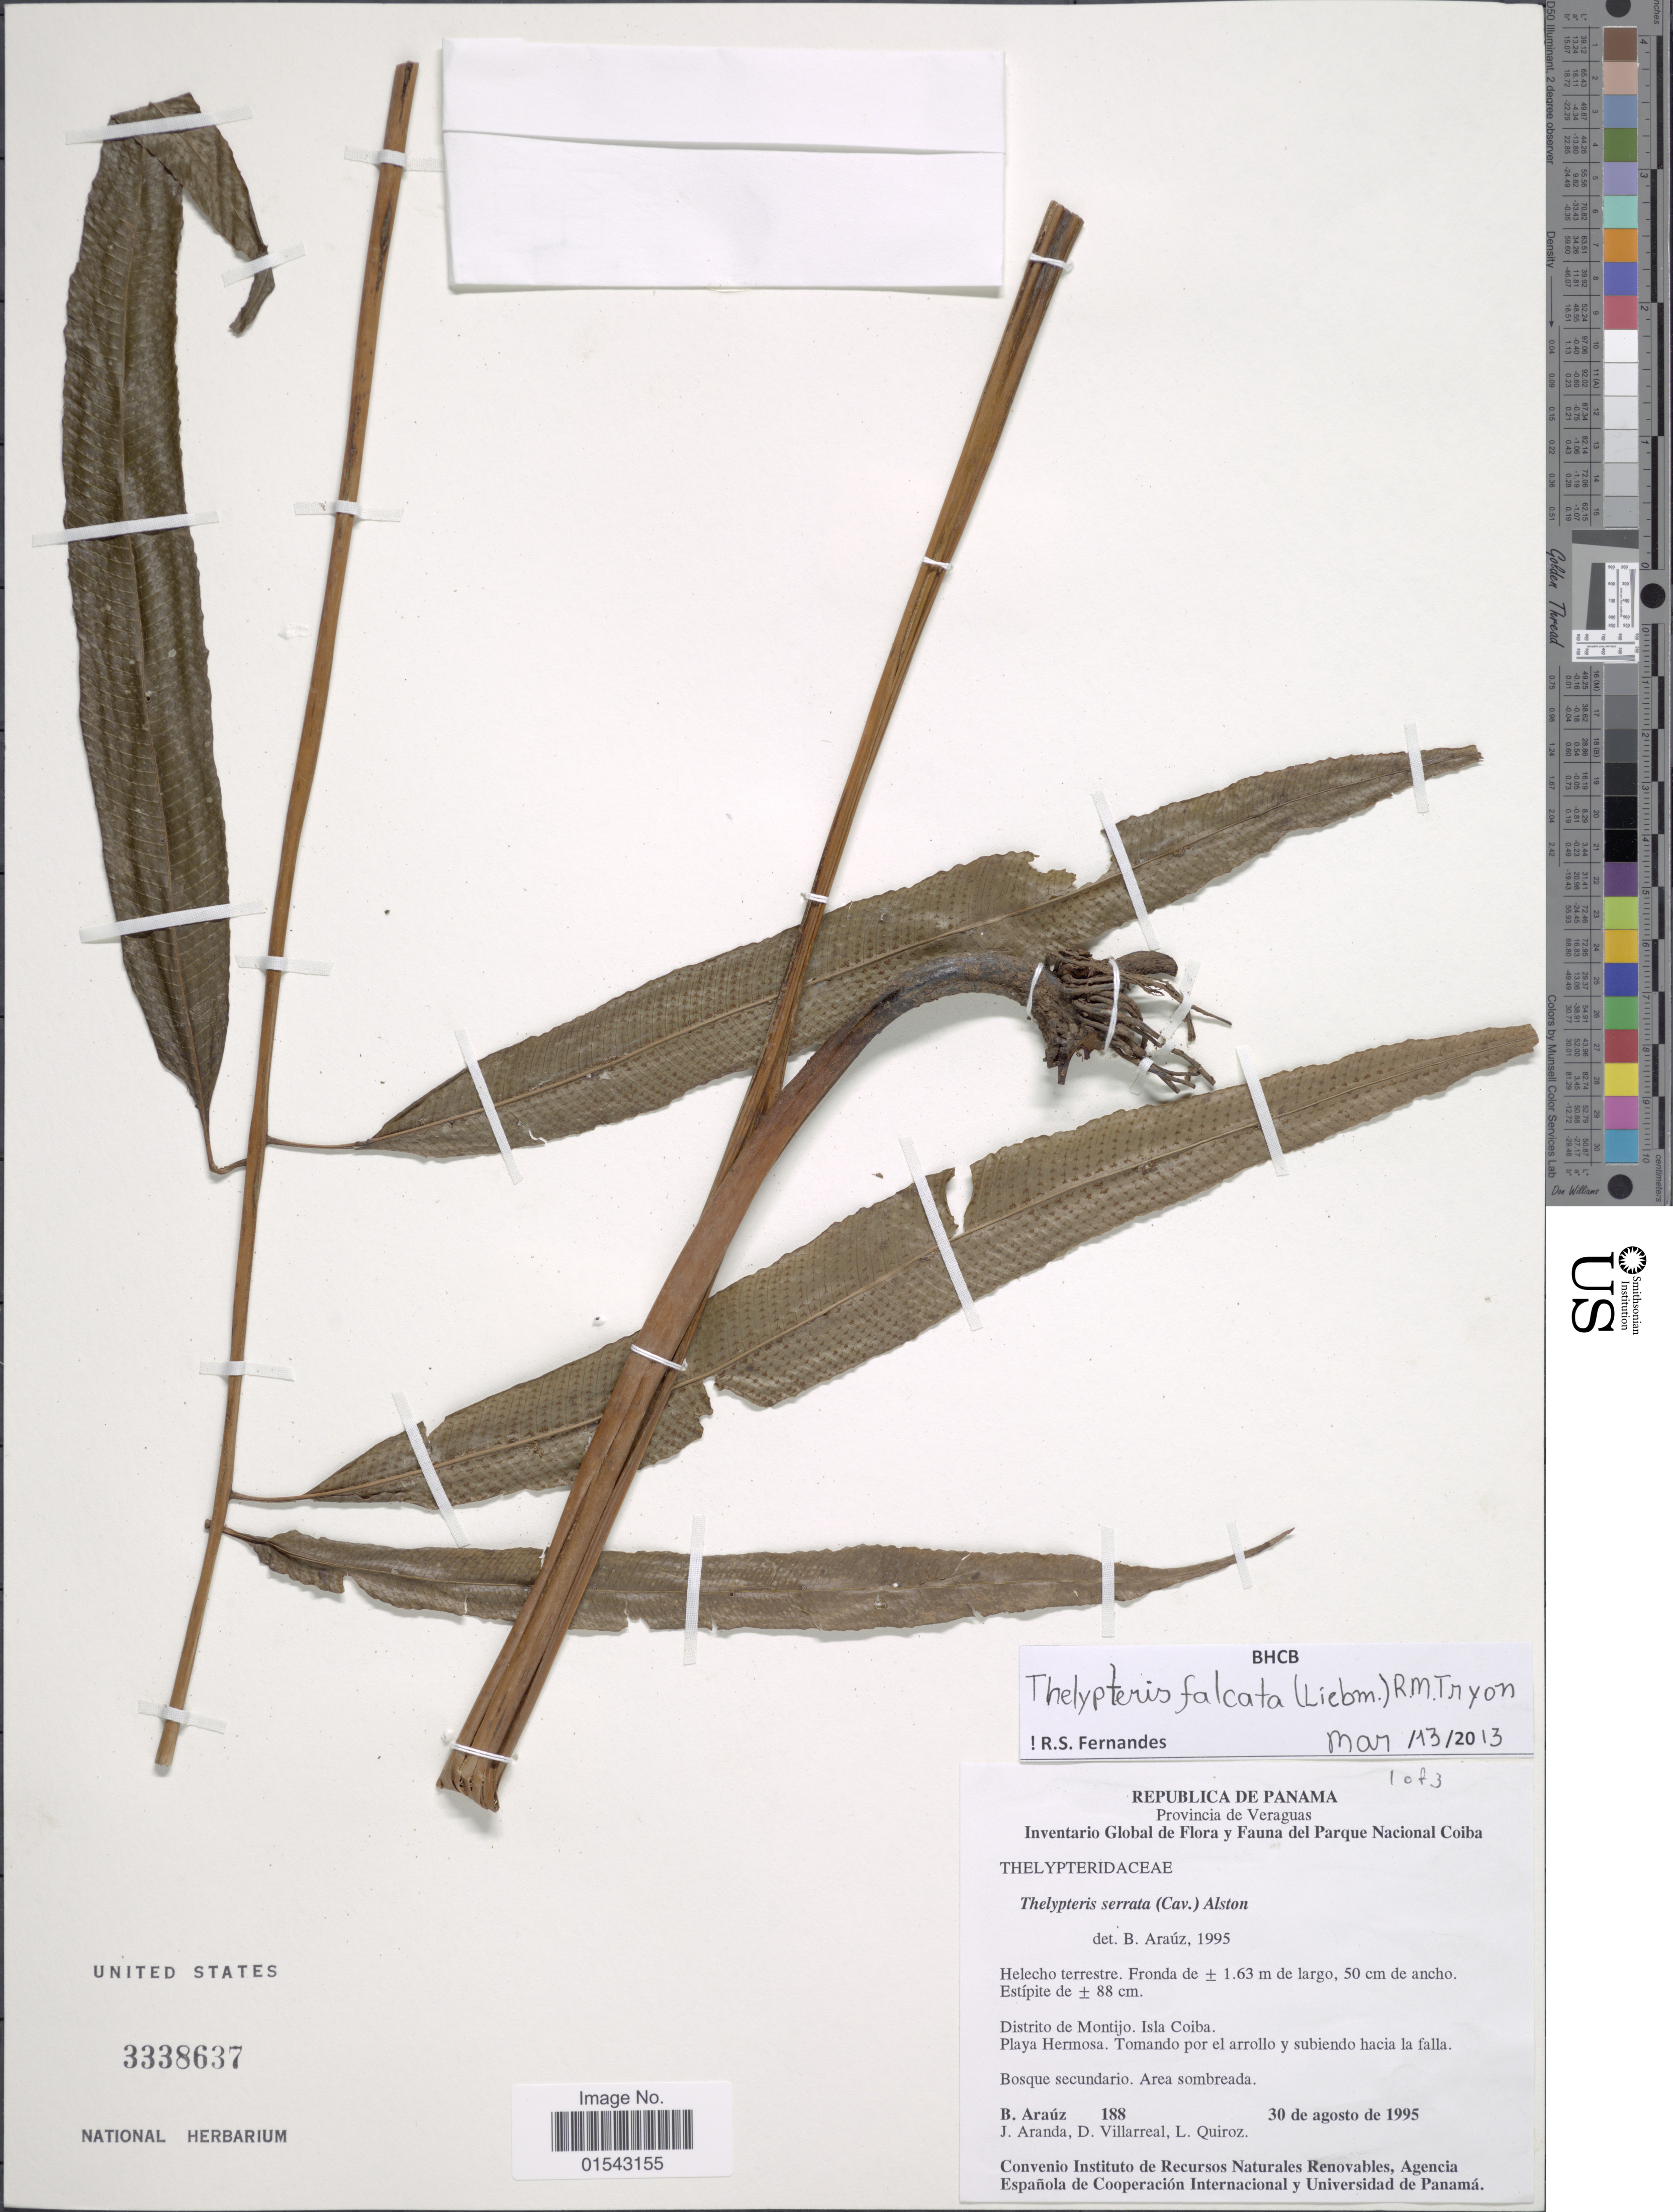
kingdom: Plantae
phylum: Tracheophyta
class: Polypodiopsida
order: Polypodiales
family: Thelypteridaceae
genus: Meniscium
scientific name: Meniscium falcatum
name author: Liebm.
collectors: B. Araúz, J. Aranda, D. Villarreal & L. Quiroz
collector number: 188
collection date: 1995-08-30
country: Panama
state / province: Veraguas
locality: Republica Panama, Provincia de Veraguas, Distrito de Montijo, Isla Coiba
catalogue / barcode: US 3338637